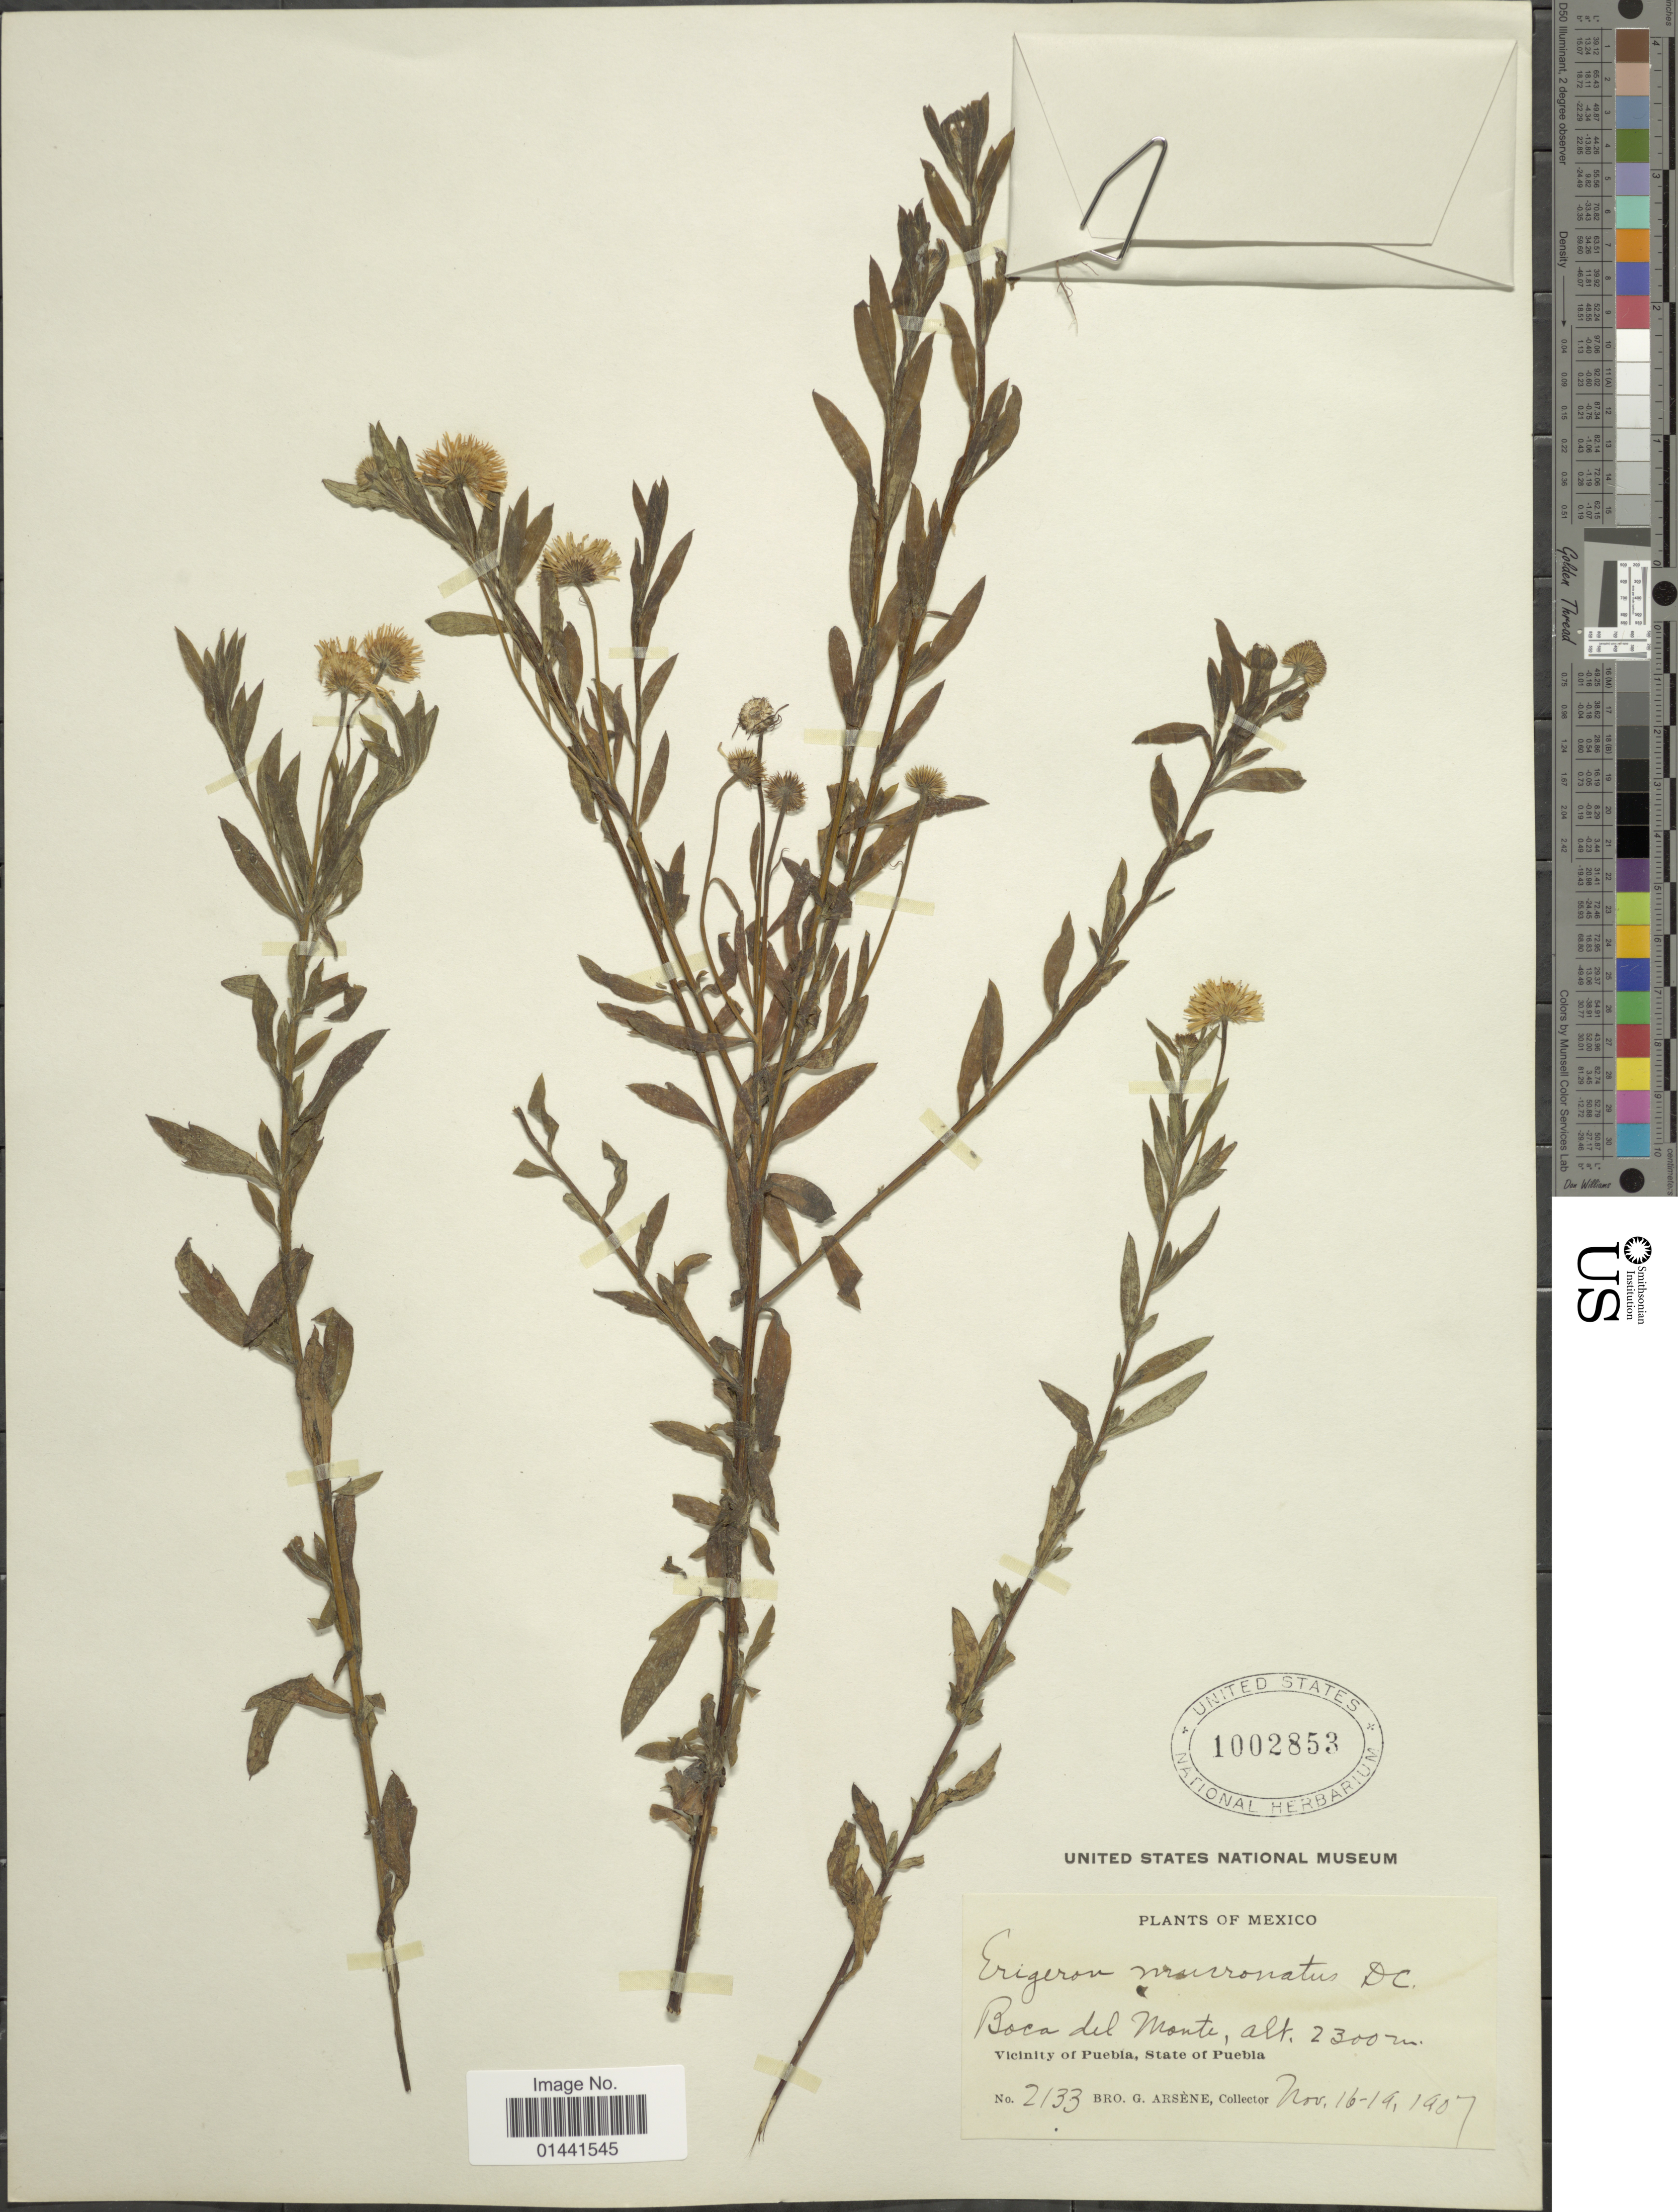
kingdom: Plantae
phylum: Tracheophyta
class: Magnoliopsida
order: Asterales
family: Asteraceae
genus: Erigeron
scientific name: Erigeron karvinskianus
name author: DC.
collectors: Bro. G. Arsène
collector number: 2133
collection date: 1907-11-16/1907-11-19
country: Mexico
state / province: Puebla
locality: Boca del Monte, Vicinity of Puebla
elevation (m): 2300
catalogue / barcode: US 1002853